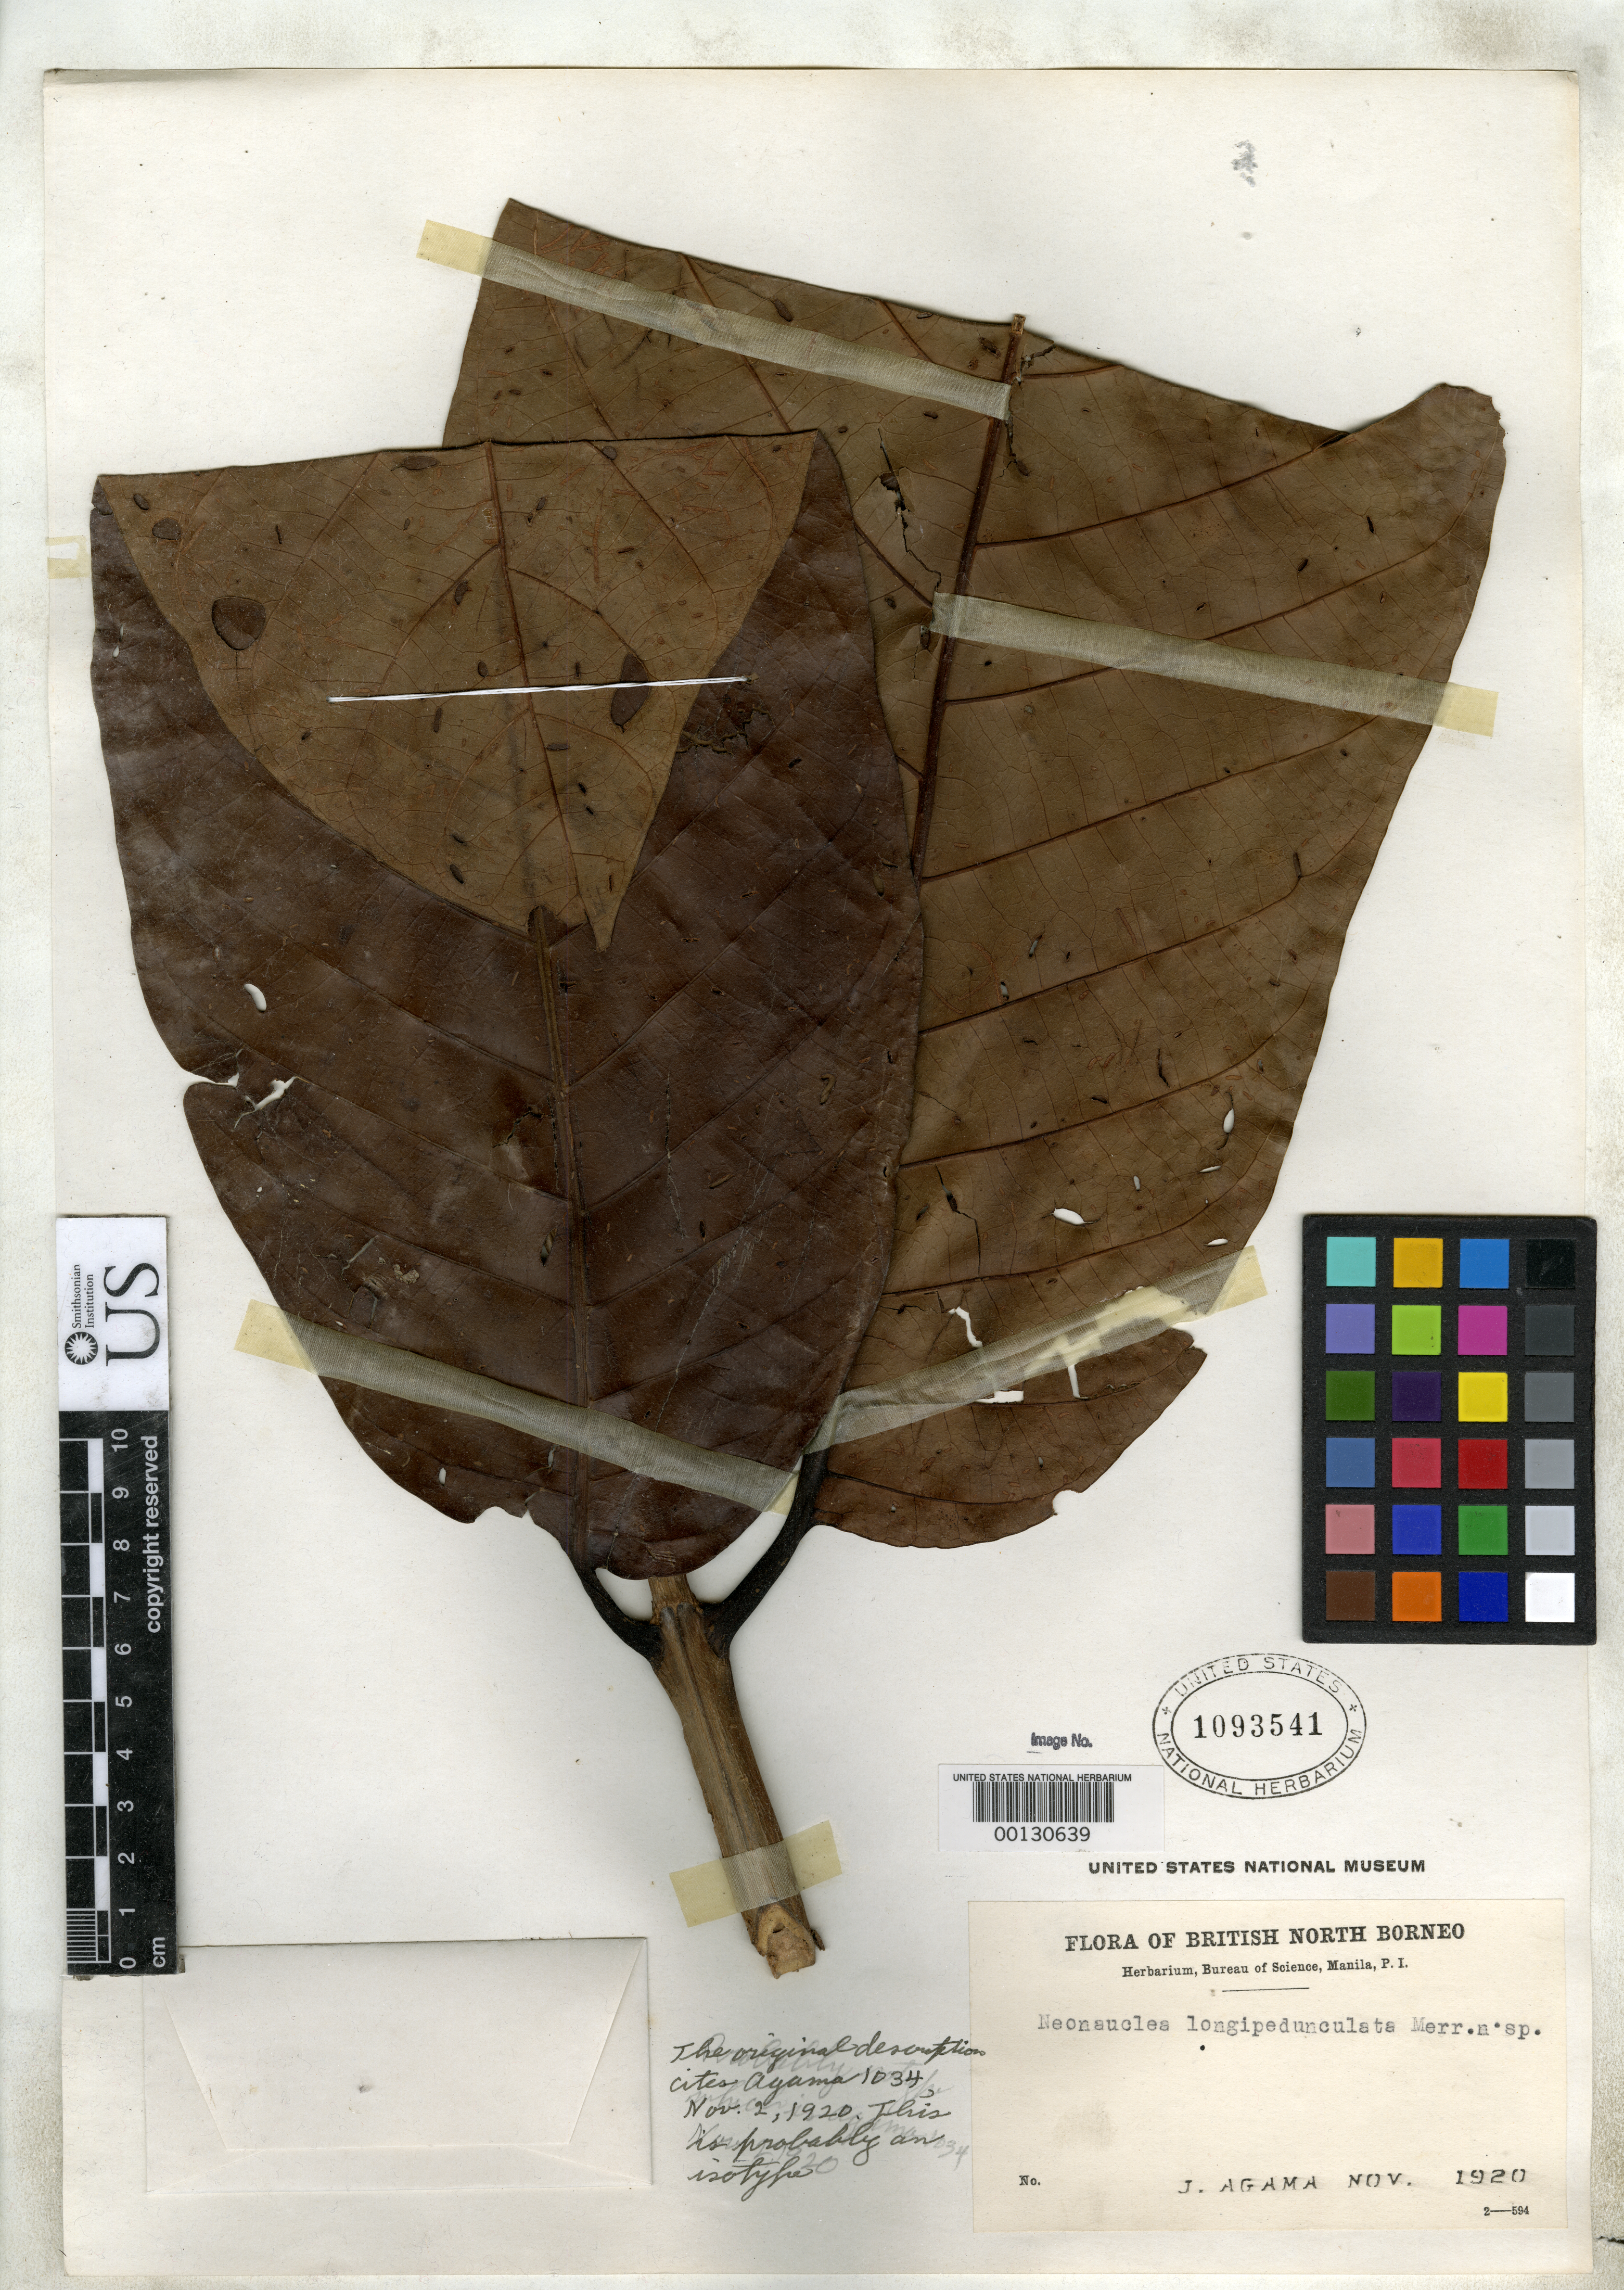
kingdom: Plantae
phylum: Tracheophyta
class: Magnoliopsida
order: Gentianales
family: Rubiaceae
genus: Neonauclea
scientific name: Neonauclea longipedunculata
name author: Merr.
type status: Isotype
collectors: J. Agama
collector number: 1034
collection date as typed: Nov 1920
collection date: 1920-11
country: Belize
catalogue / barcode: US 1093541